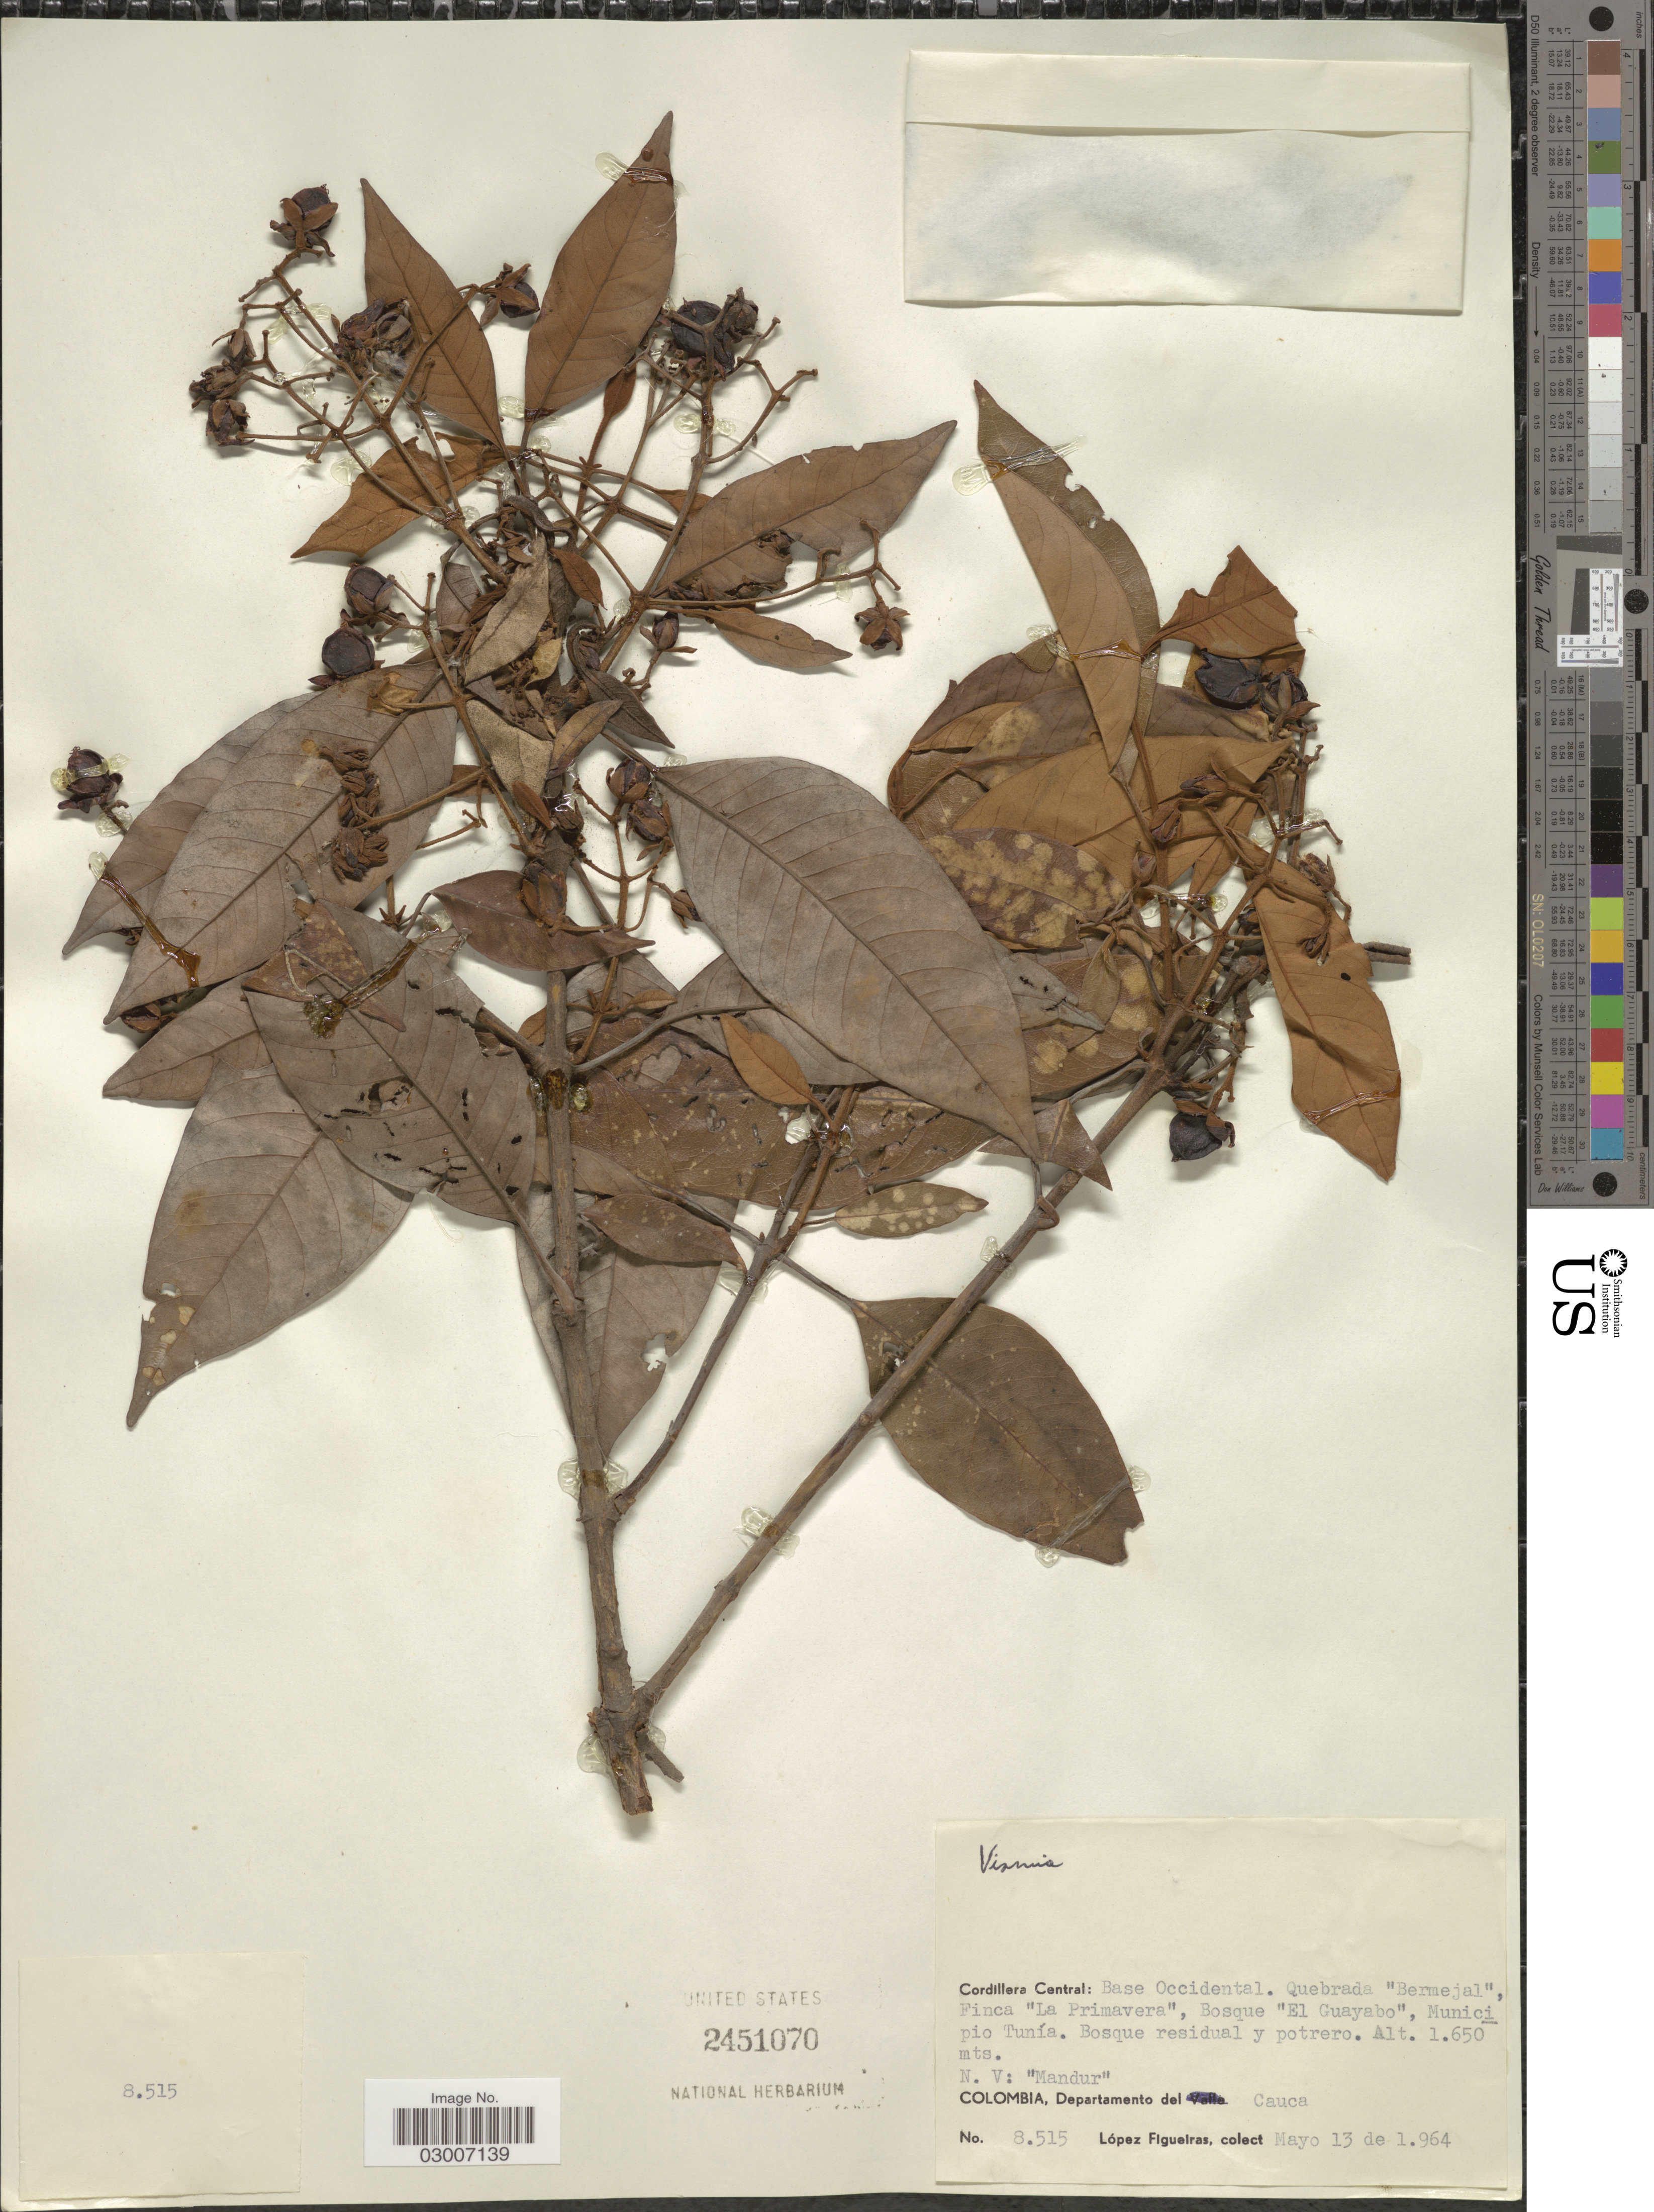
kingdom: Plantae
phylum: Tracheophyta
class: Magnoliopsida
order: Malpighiales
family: Hypericaceae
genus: Vismia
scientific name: Vismia sp.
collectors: M. López Figueiras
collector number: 8515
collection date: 1964-05-13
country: Colombia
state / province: Cauca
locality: Cordillera Central: Base Occidental. Quebrada "Bermejal", Finca "La Primavera", Bosque "El Guayabo", Municipio Tunía. Departamento del Cauca.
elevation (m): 1650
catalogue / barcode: US 2451070